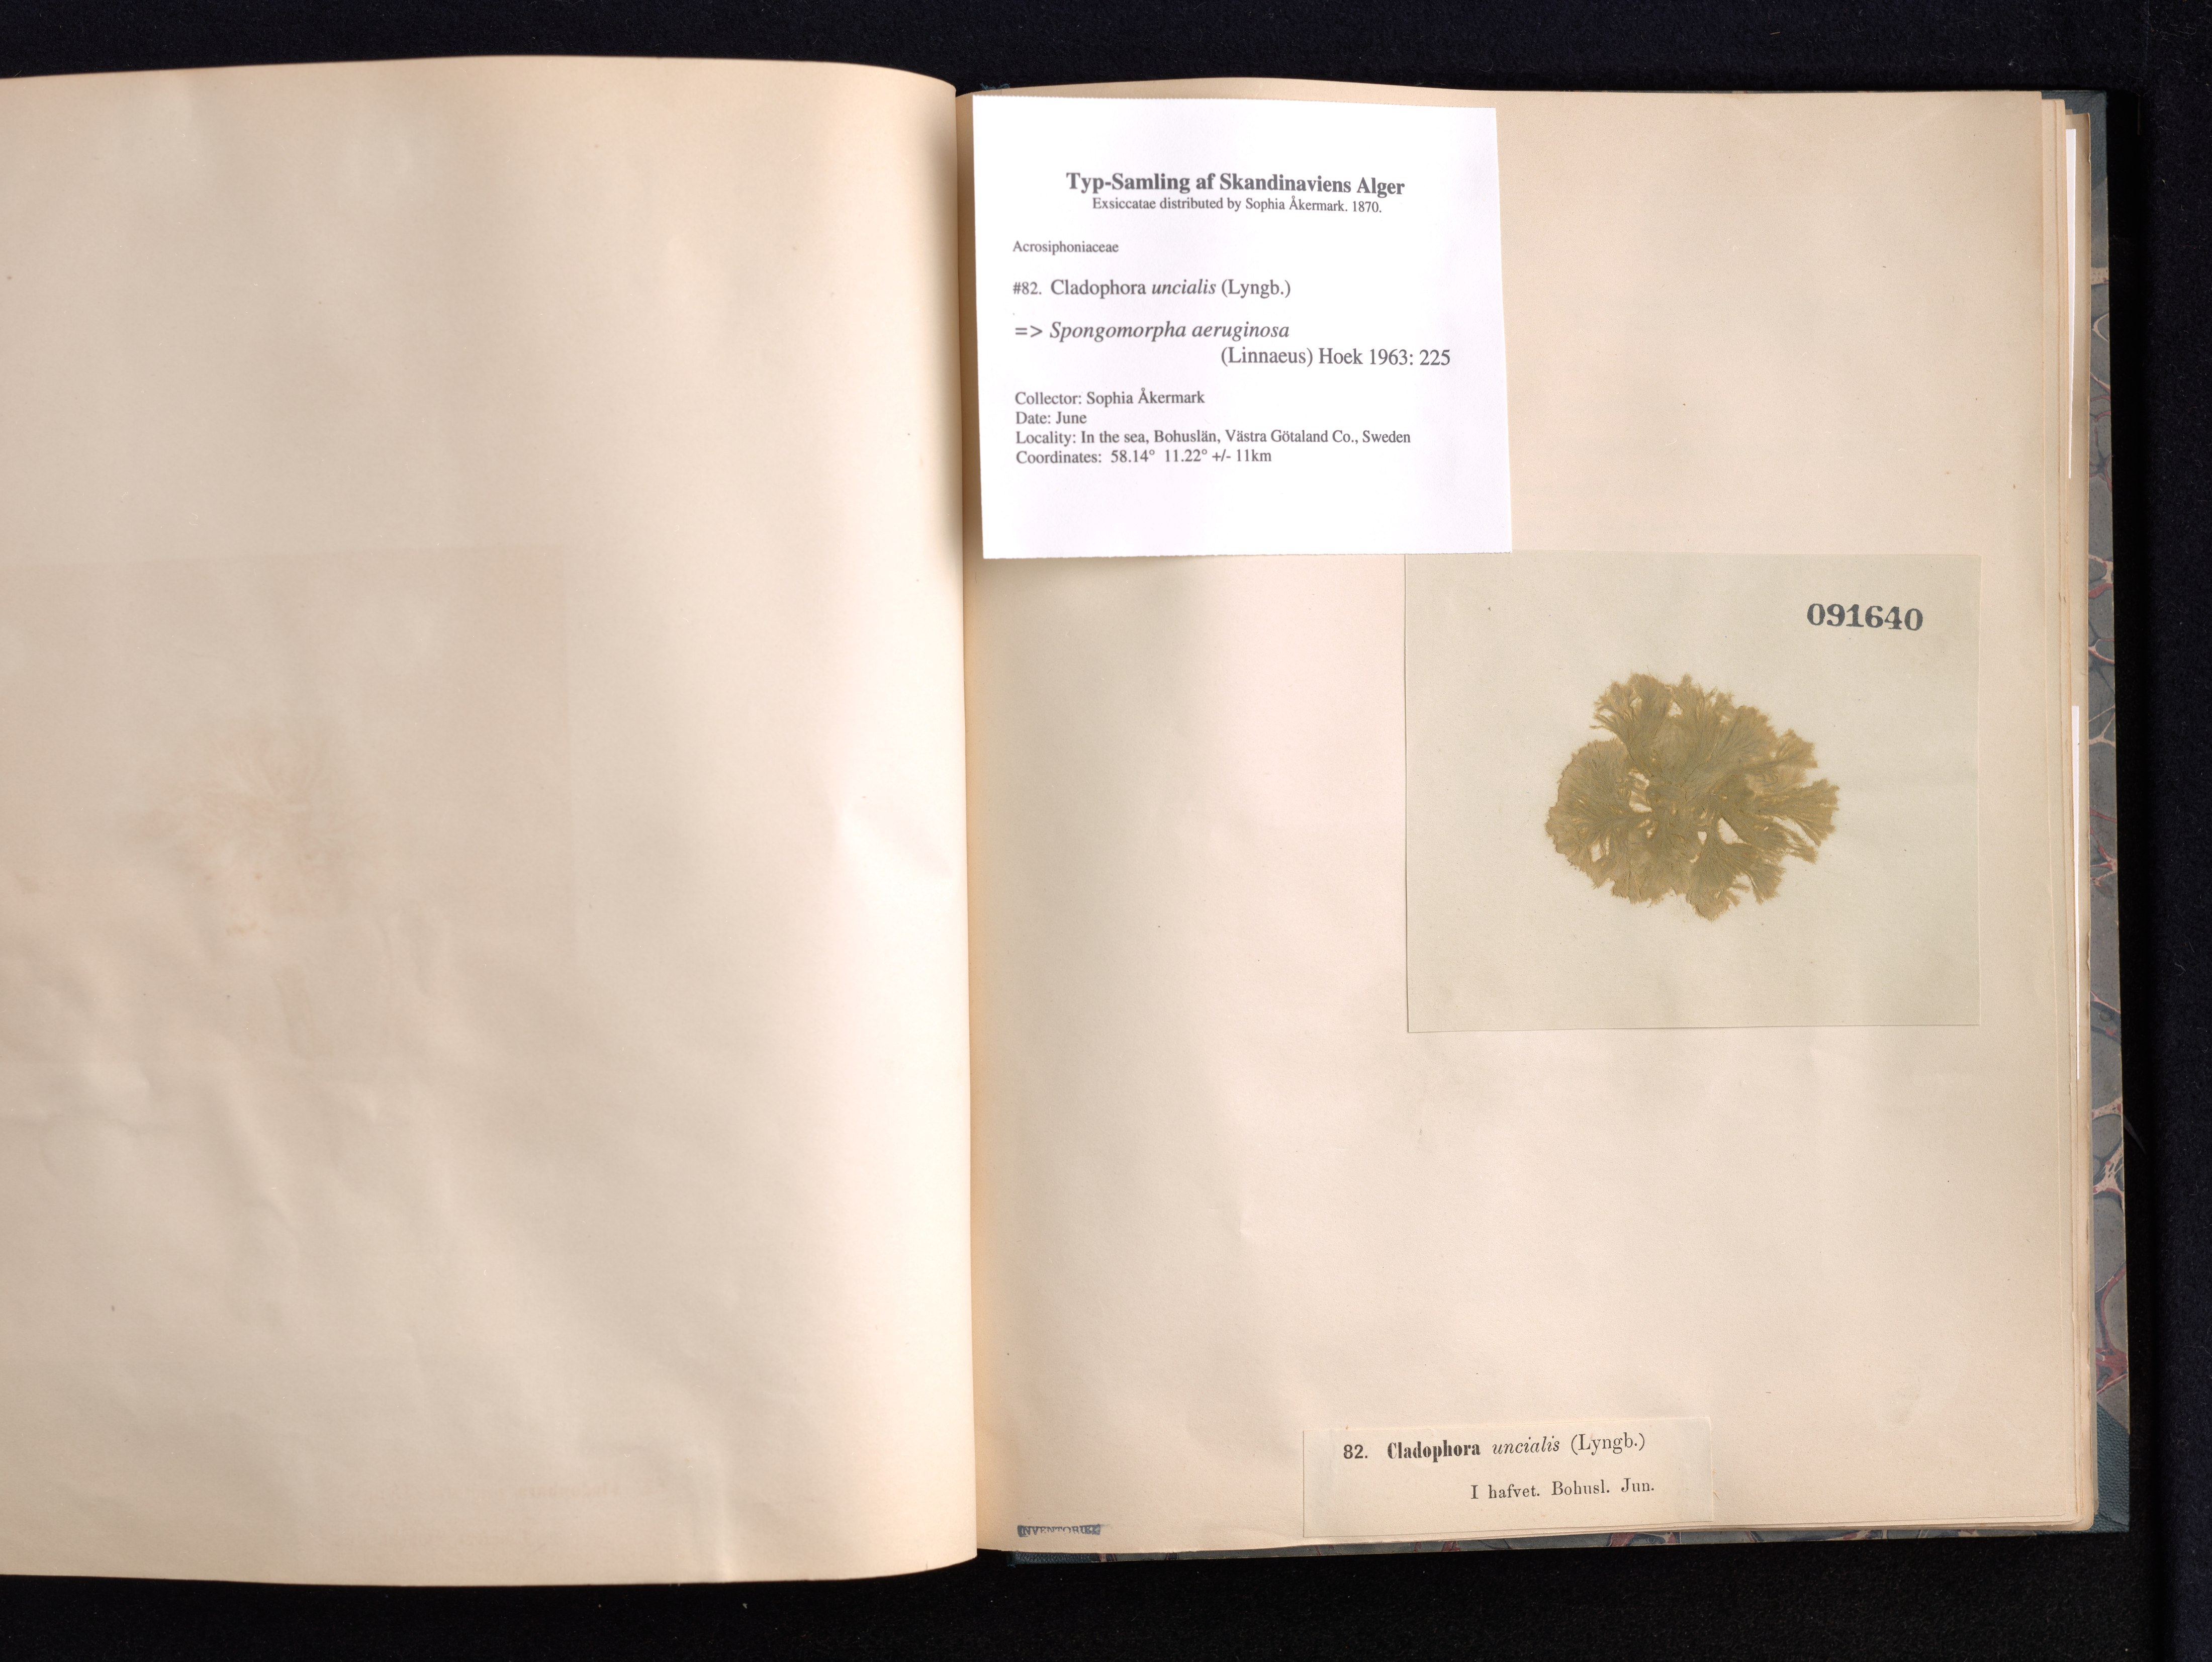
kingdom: Plantae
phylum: Chlorophyta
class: Ulvophyceae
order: Ulotrichales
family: Ulotrichaceae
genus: Spongomorpha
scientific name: Spongomorpha aeruginosa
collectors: S. Akermark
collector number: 82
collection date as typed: Jun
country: Sweden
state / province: Västra Götaland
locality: Bohuslan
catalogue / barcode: US 91640